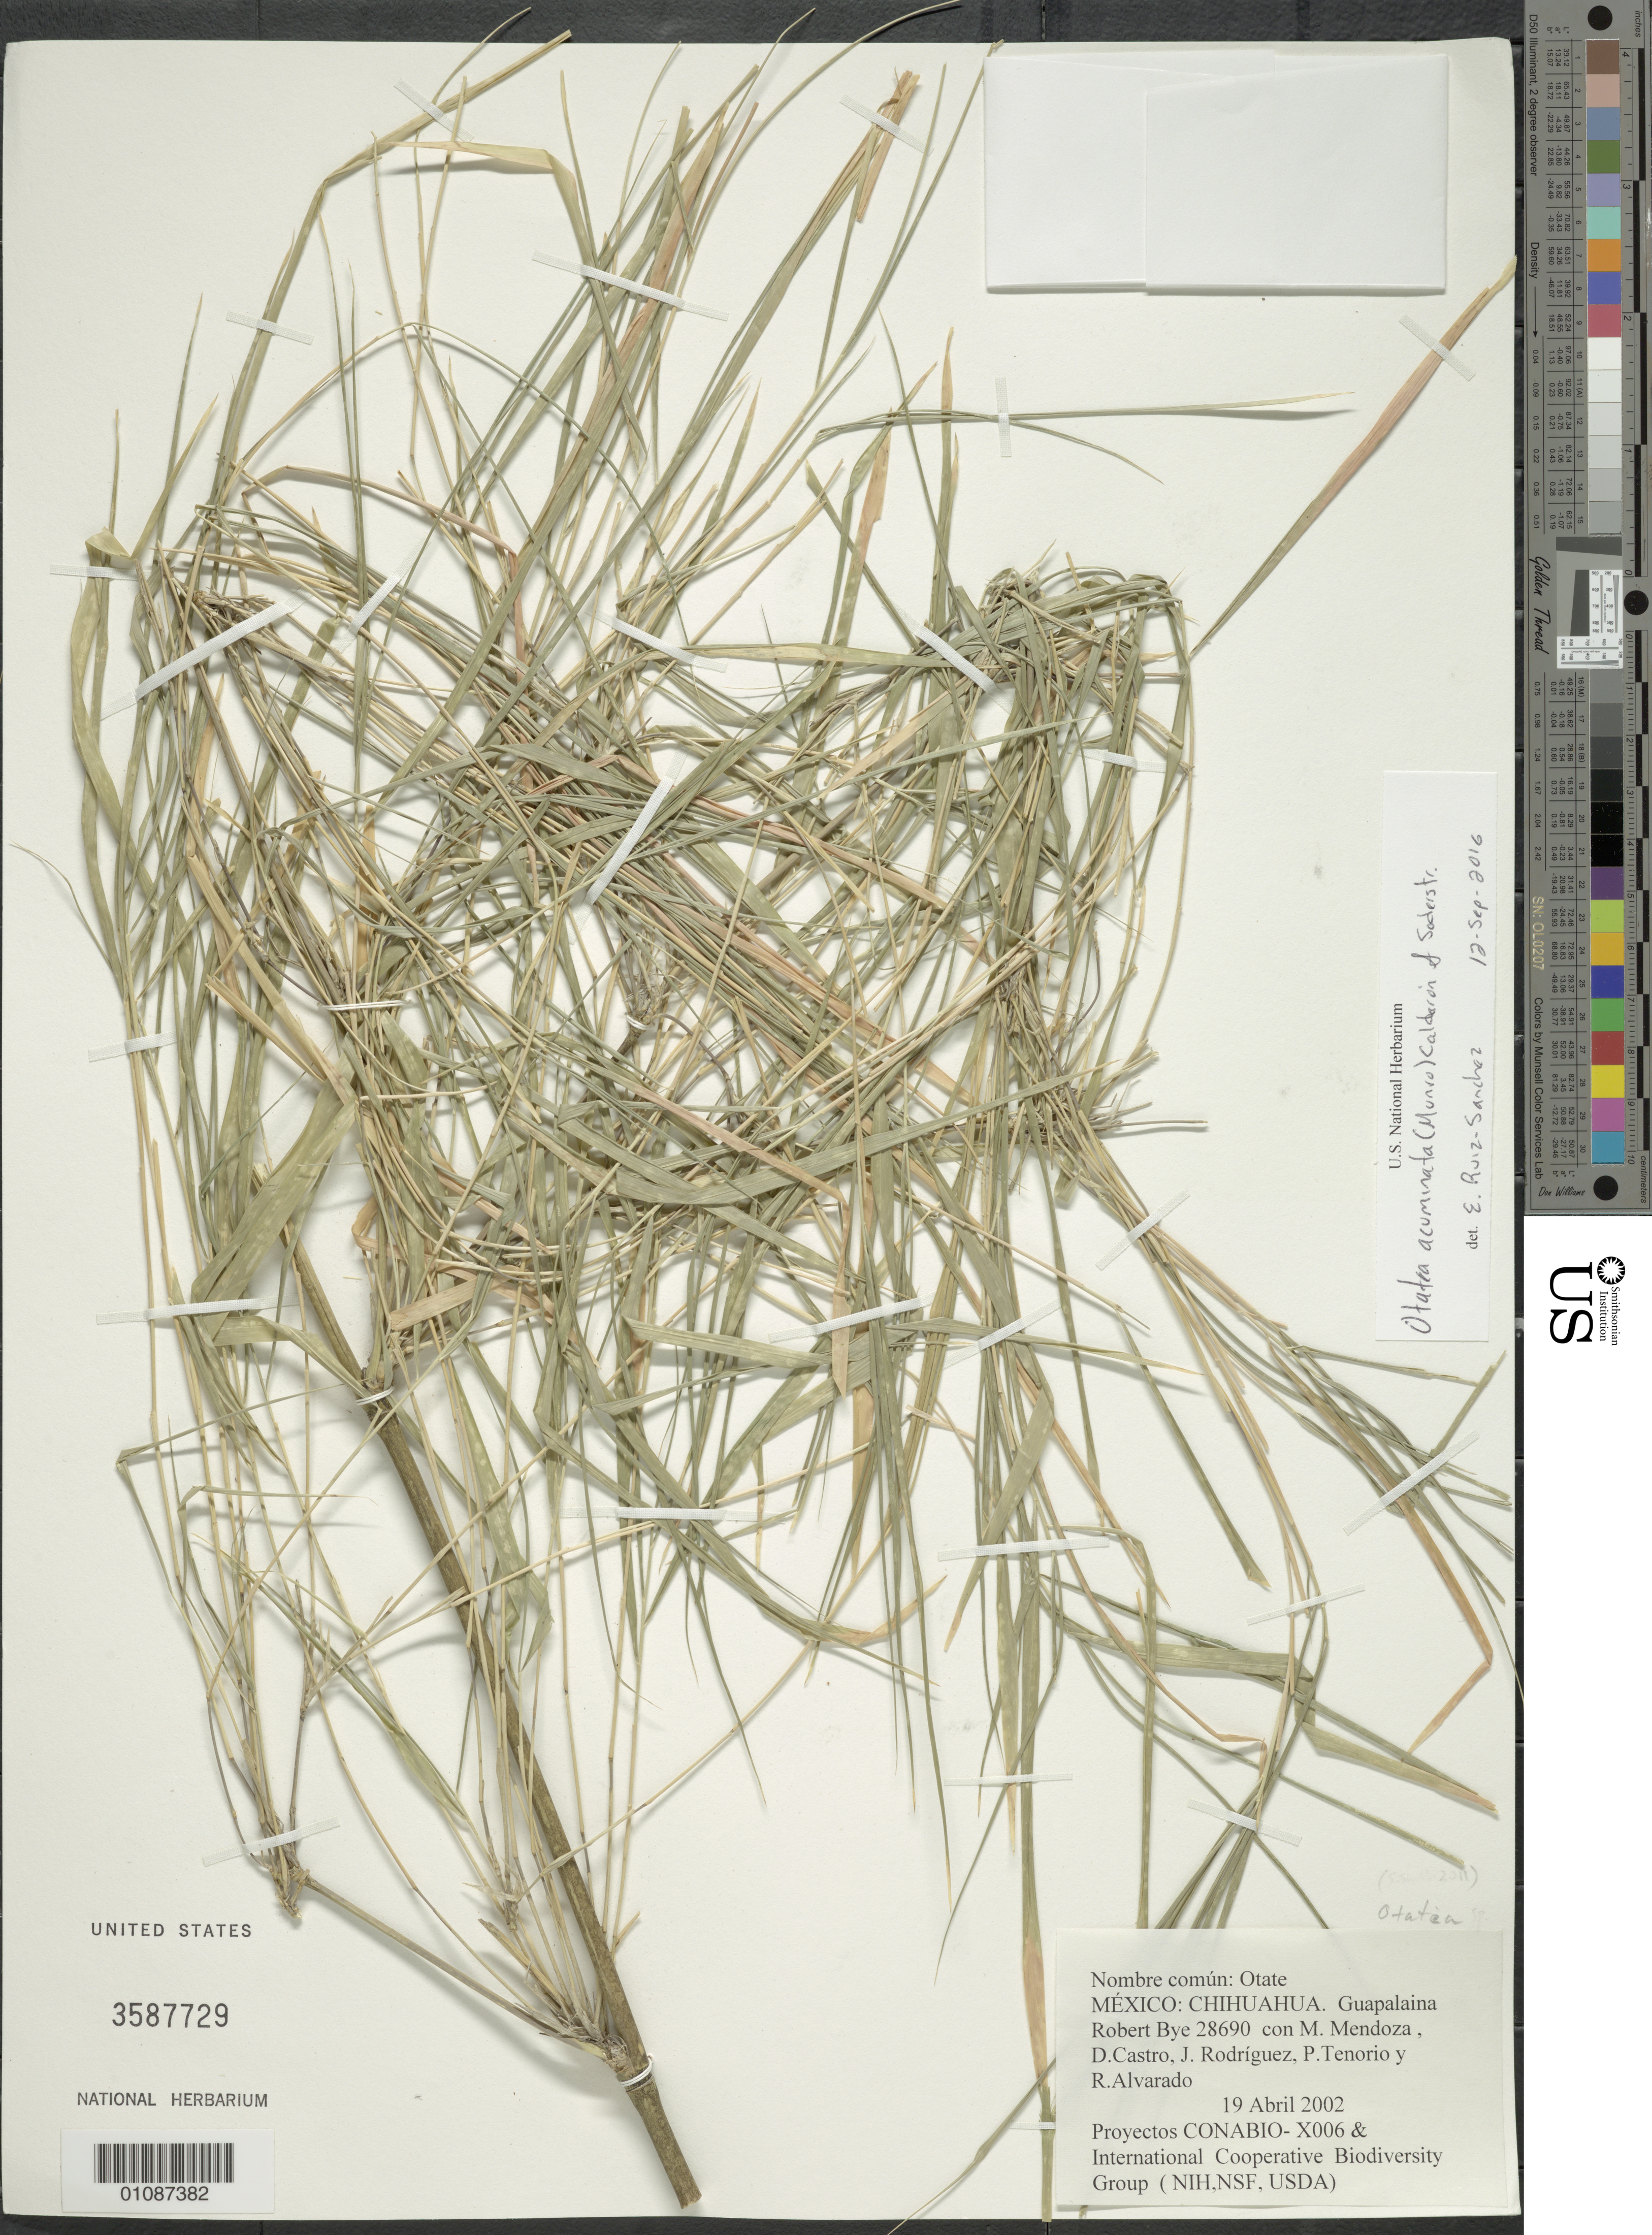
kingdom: Plantae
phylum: Tracheophyta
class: Liliopsida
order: Poales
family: Poaceae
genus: Otatea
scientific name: Otatea acuminata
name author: (Munro) C. E. Calderón & Soderstr.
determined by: Ruíz-Sanchez, E.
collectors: R. A. Bye, M. Mendoza Garcia, D. Castro, J. Rodríguez, P. Tenorio L. & R. Alvarado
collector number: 28690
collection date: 2002-04-19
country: Mexico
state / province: Chihuahua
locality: Guapalaina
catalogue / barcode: US 3587729